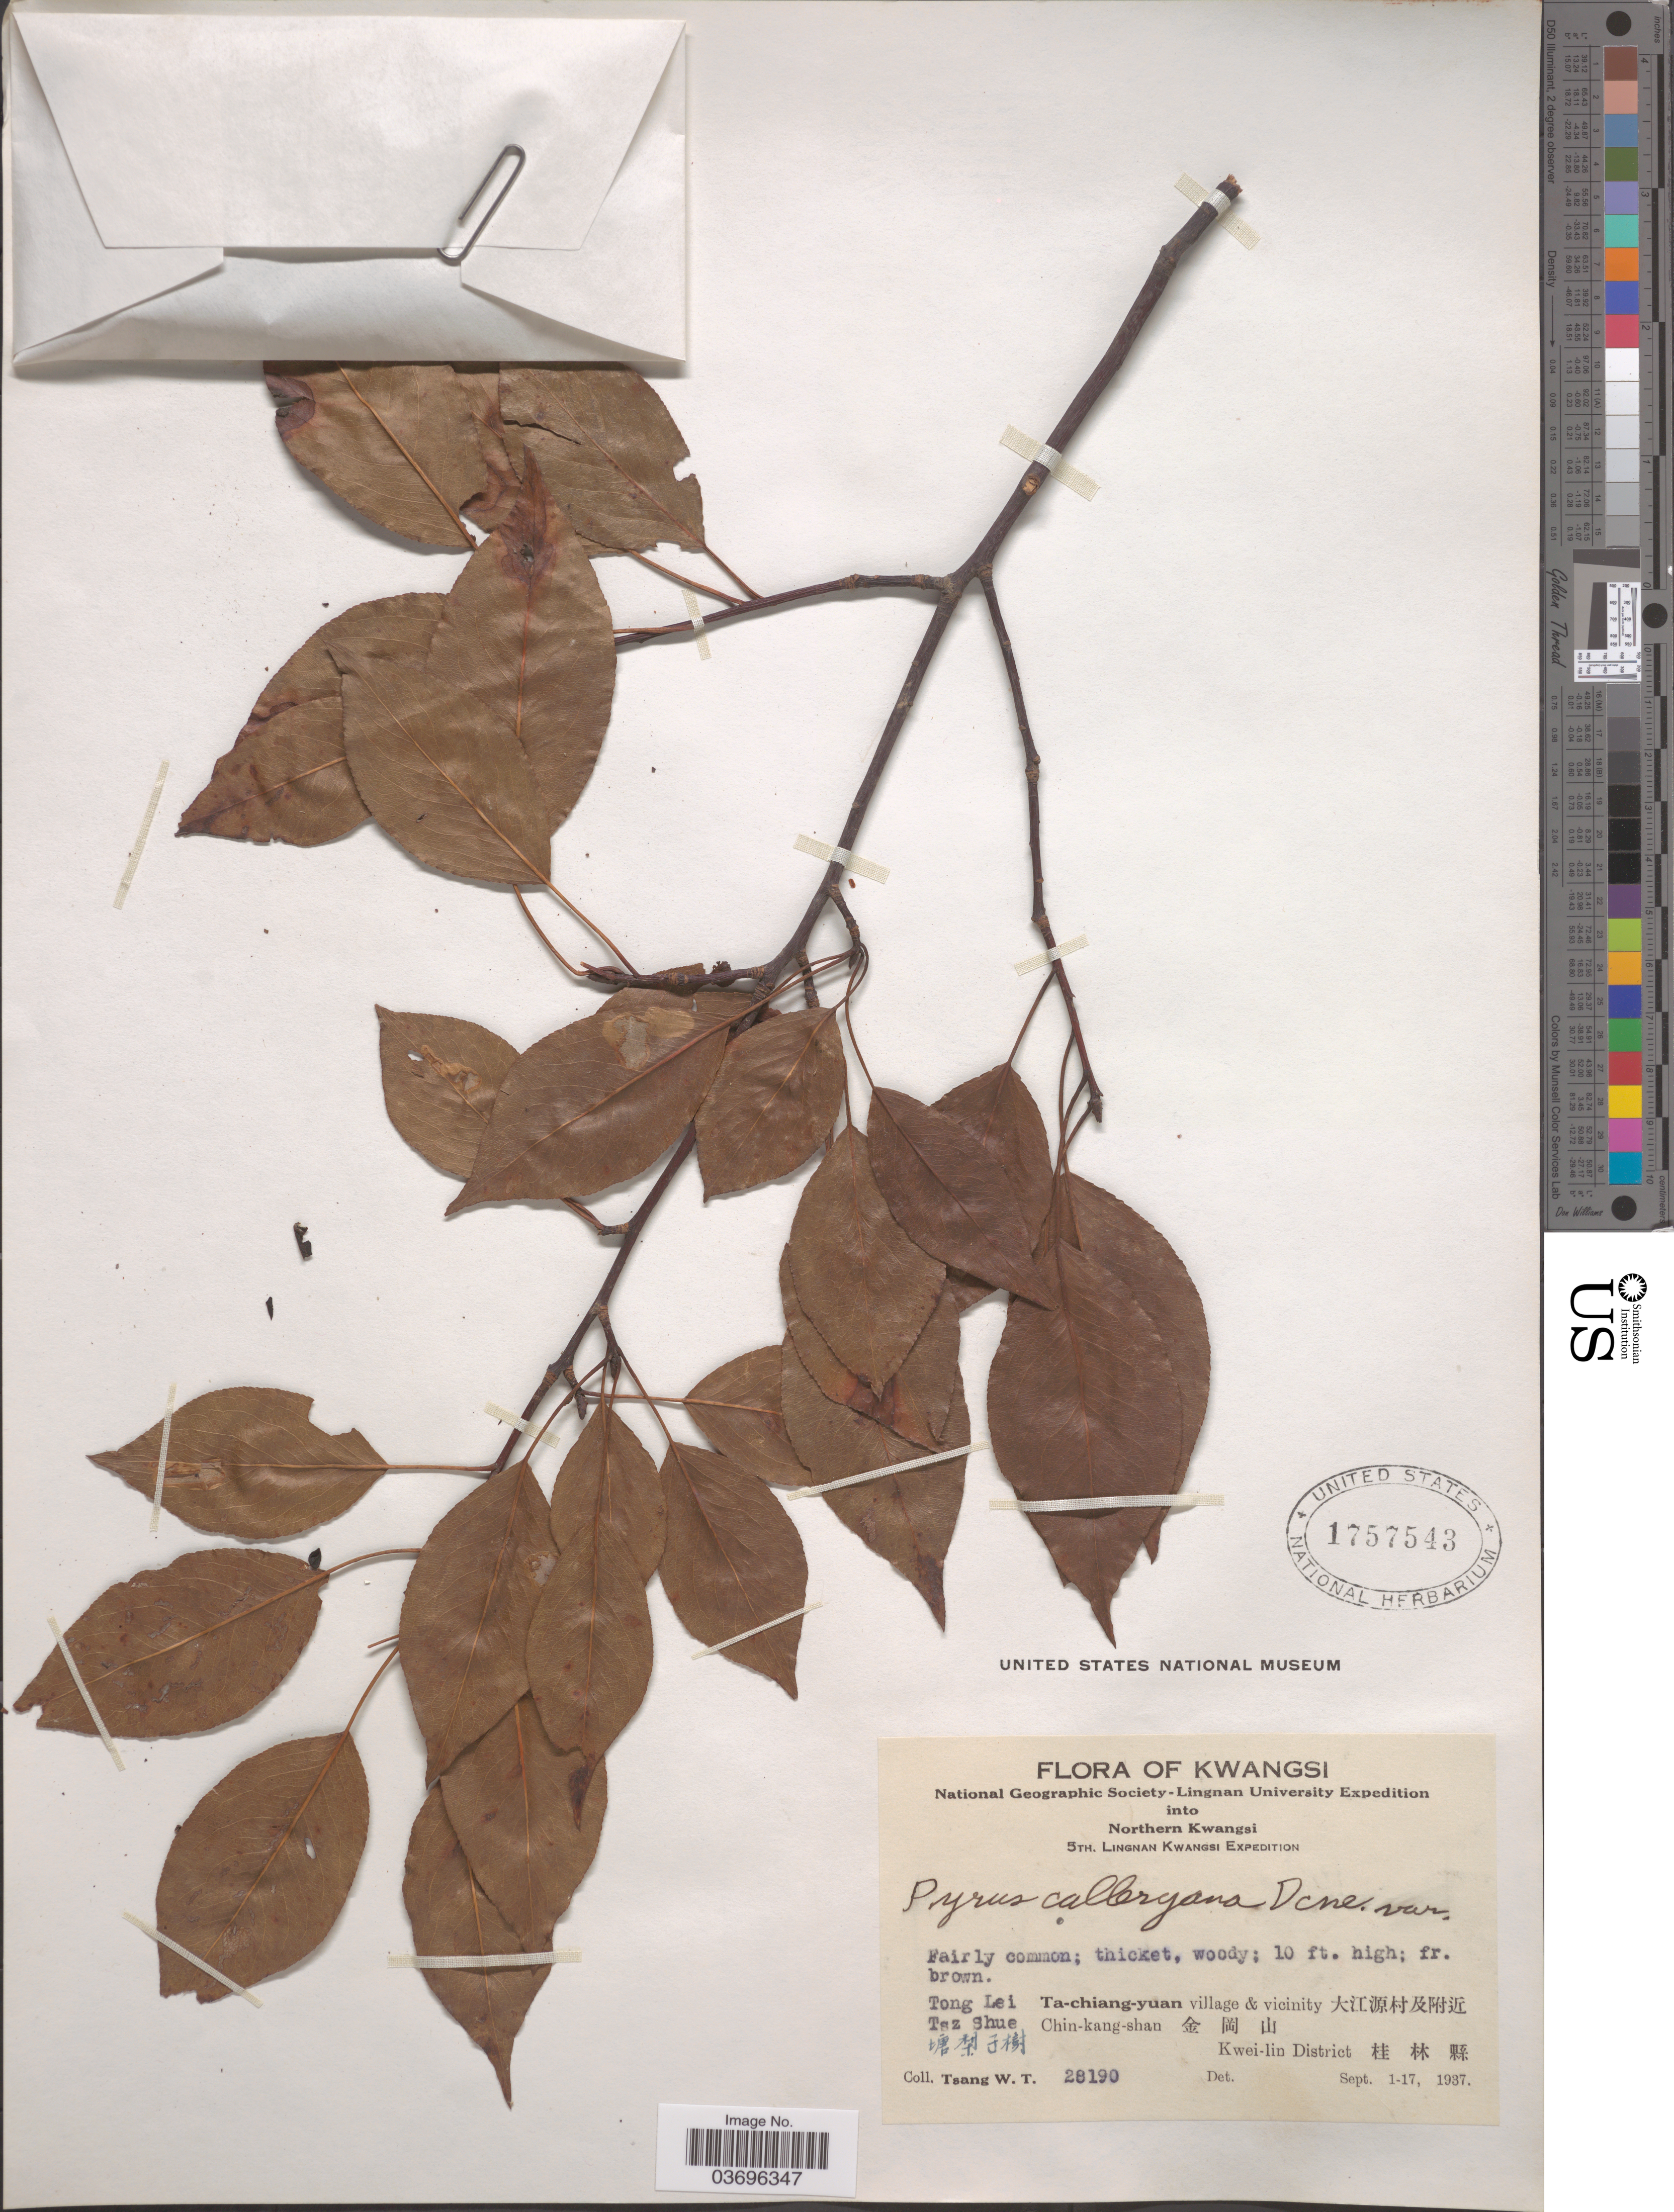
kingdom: Plantae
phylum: Tracheophyta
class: Magnoliopsida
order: Rosales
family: Rosaceae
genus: Pyrus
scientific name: Pyrus calleryana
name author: Decne.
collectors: W. T. Tsang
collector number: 28190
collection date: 1937-09-01/1937-09-17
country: China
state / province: Guangxi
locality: Kwangsi. Northern Kwangsi. Tong Lei Tsz Shue X. Ta-chiang-yuan village & vicinity X. Chin-kang-shan X. Kwei-lin District X.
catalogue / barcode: US 1757543